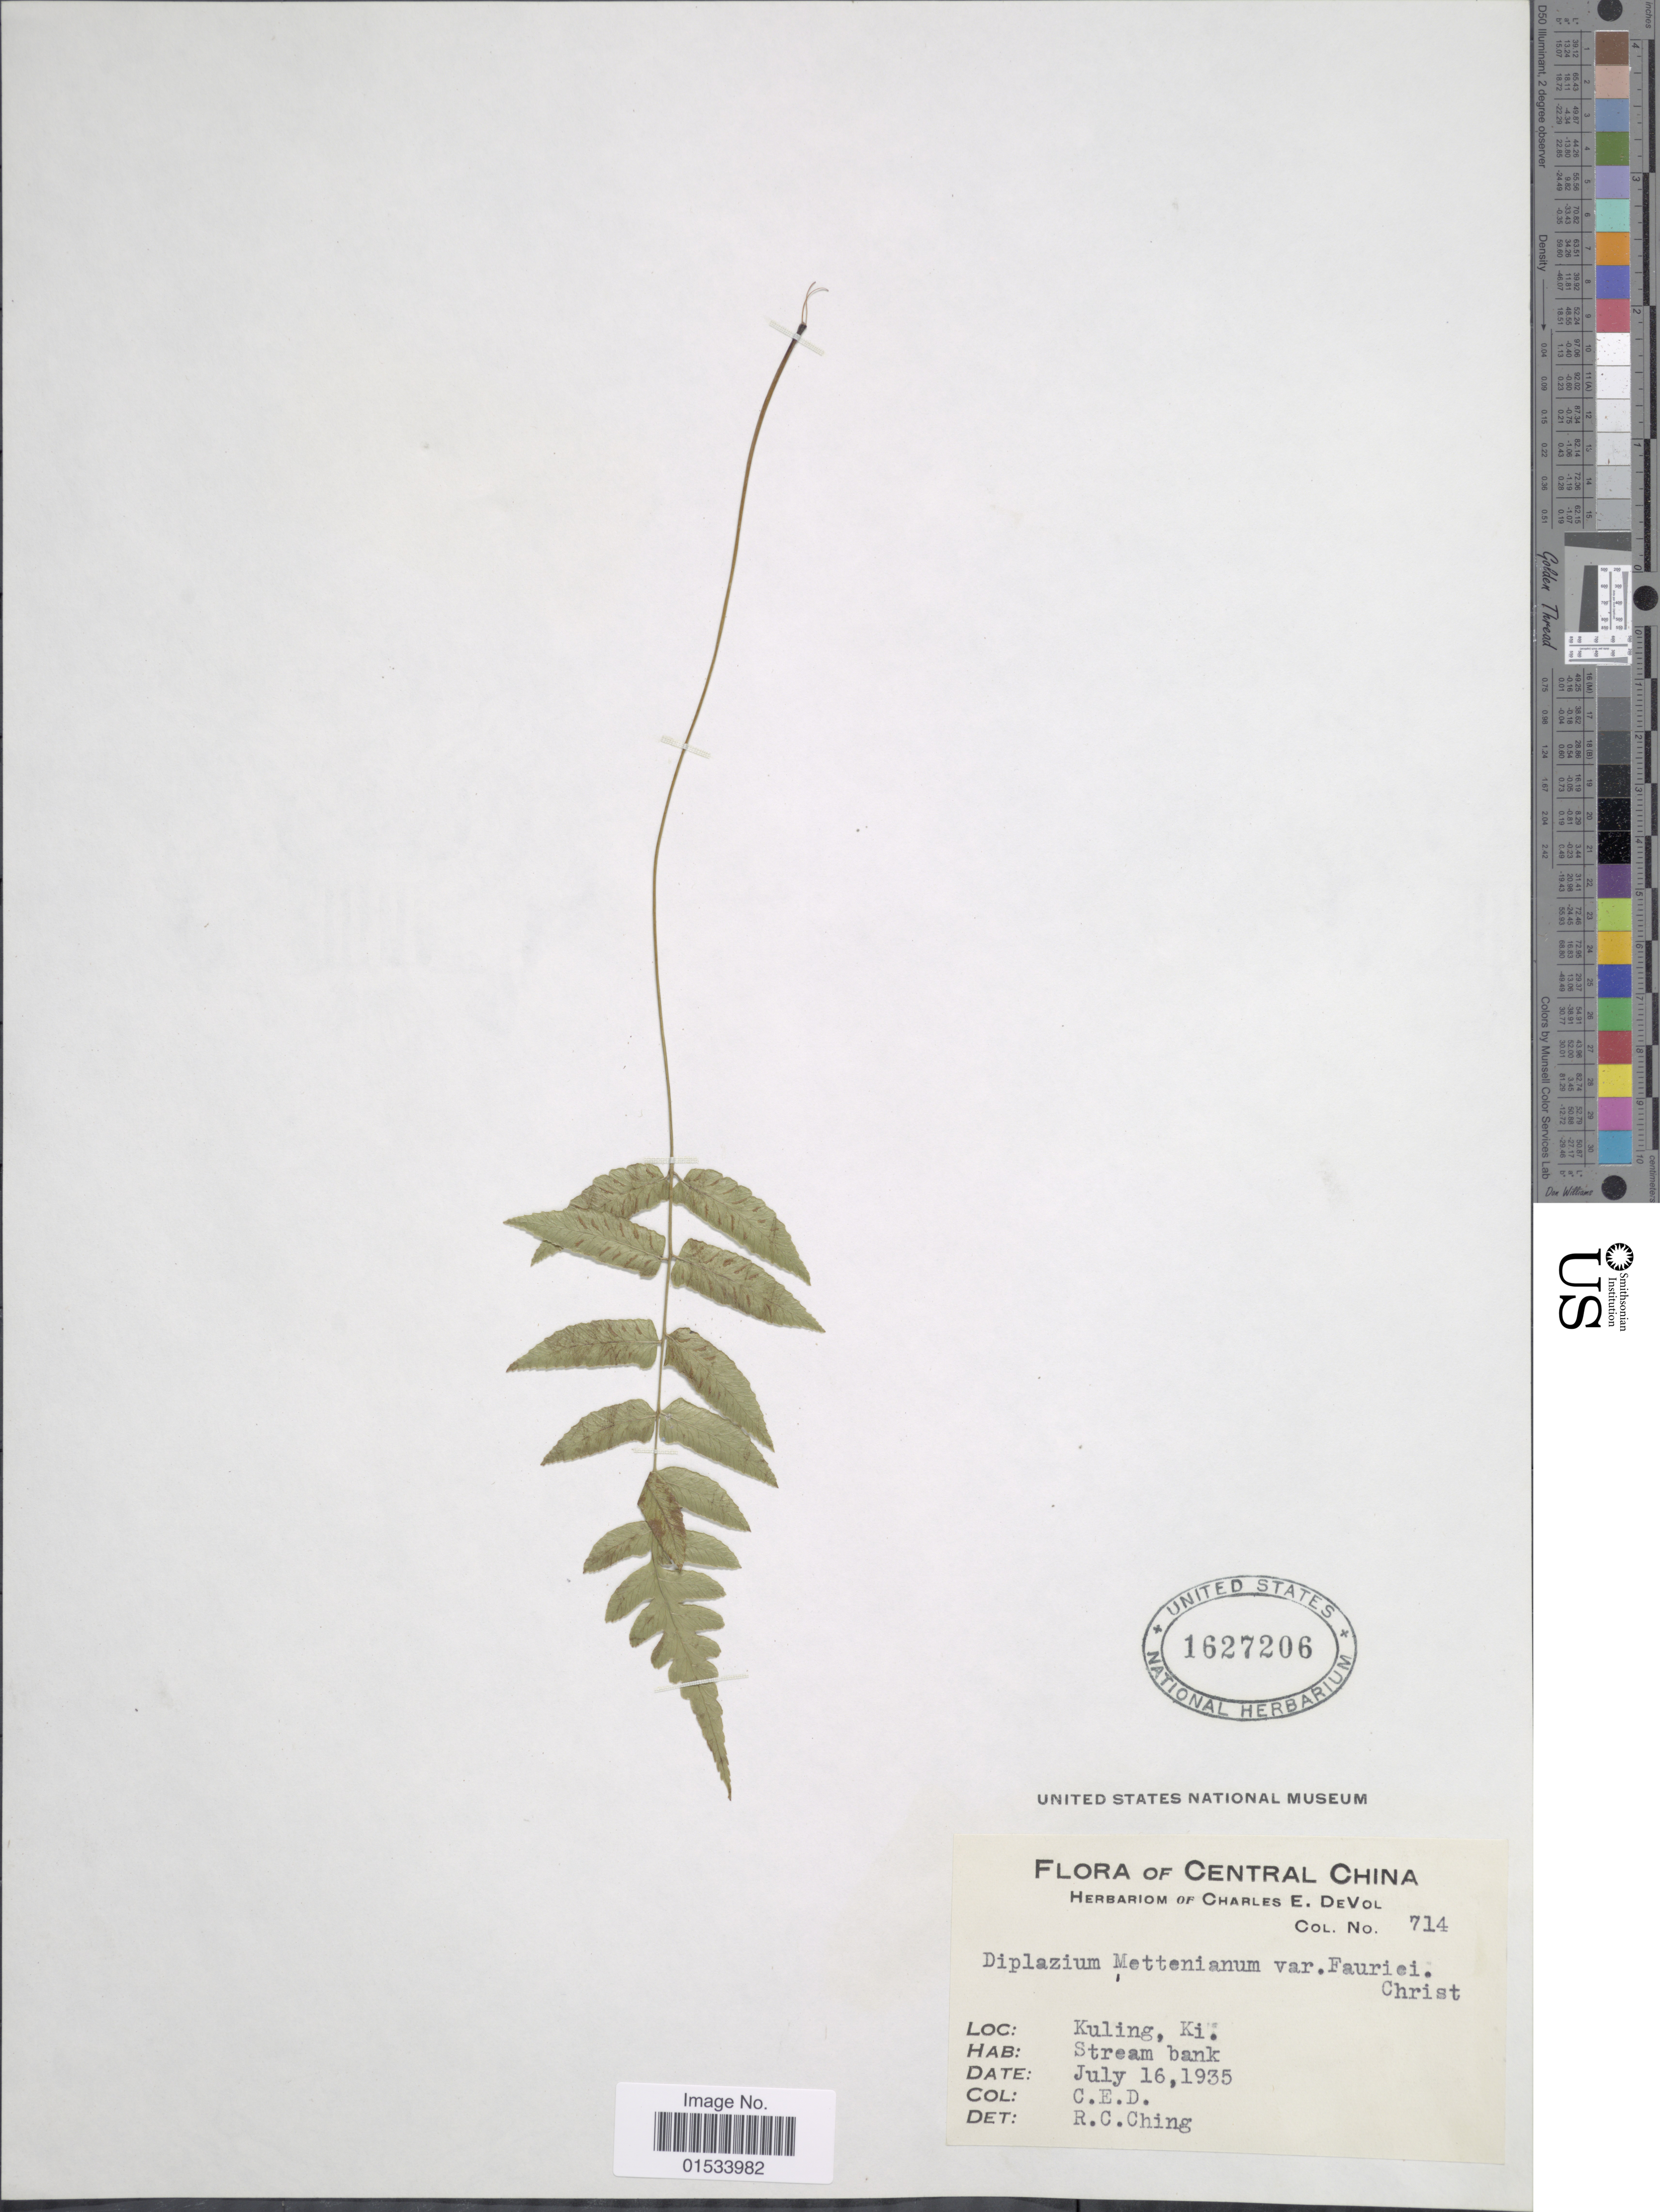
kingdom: Plantae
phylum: Tracheophyta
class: Polypodiopsida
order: Polypodiales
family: Athyriaceae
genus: Diplazium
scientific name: Diplazium mettenianum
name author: (Miq.) C. Chr.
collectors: C. E. De Vol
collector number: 714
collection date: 1935-07-16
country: China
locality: Central China, Kuling, Ki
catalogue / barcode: US 1627206